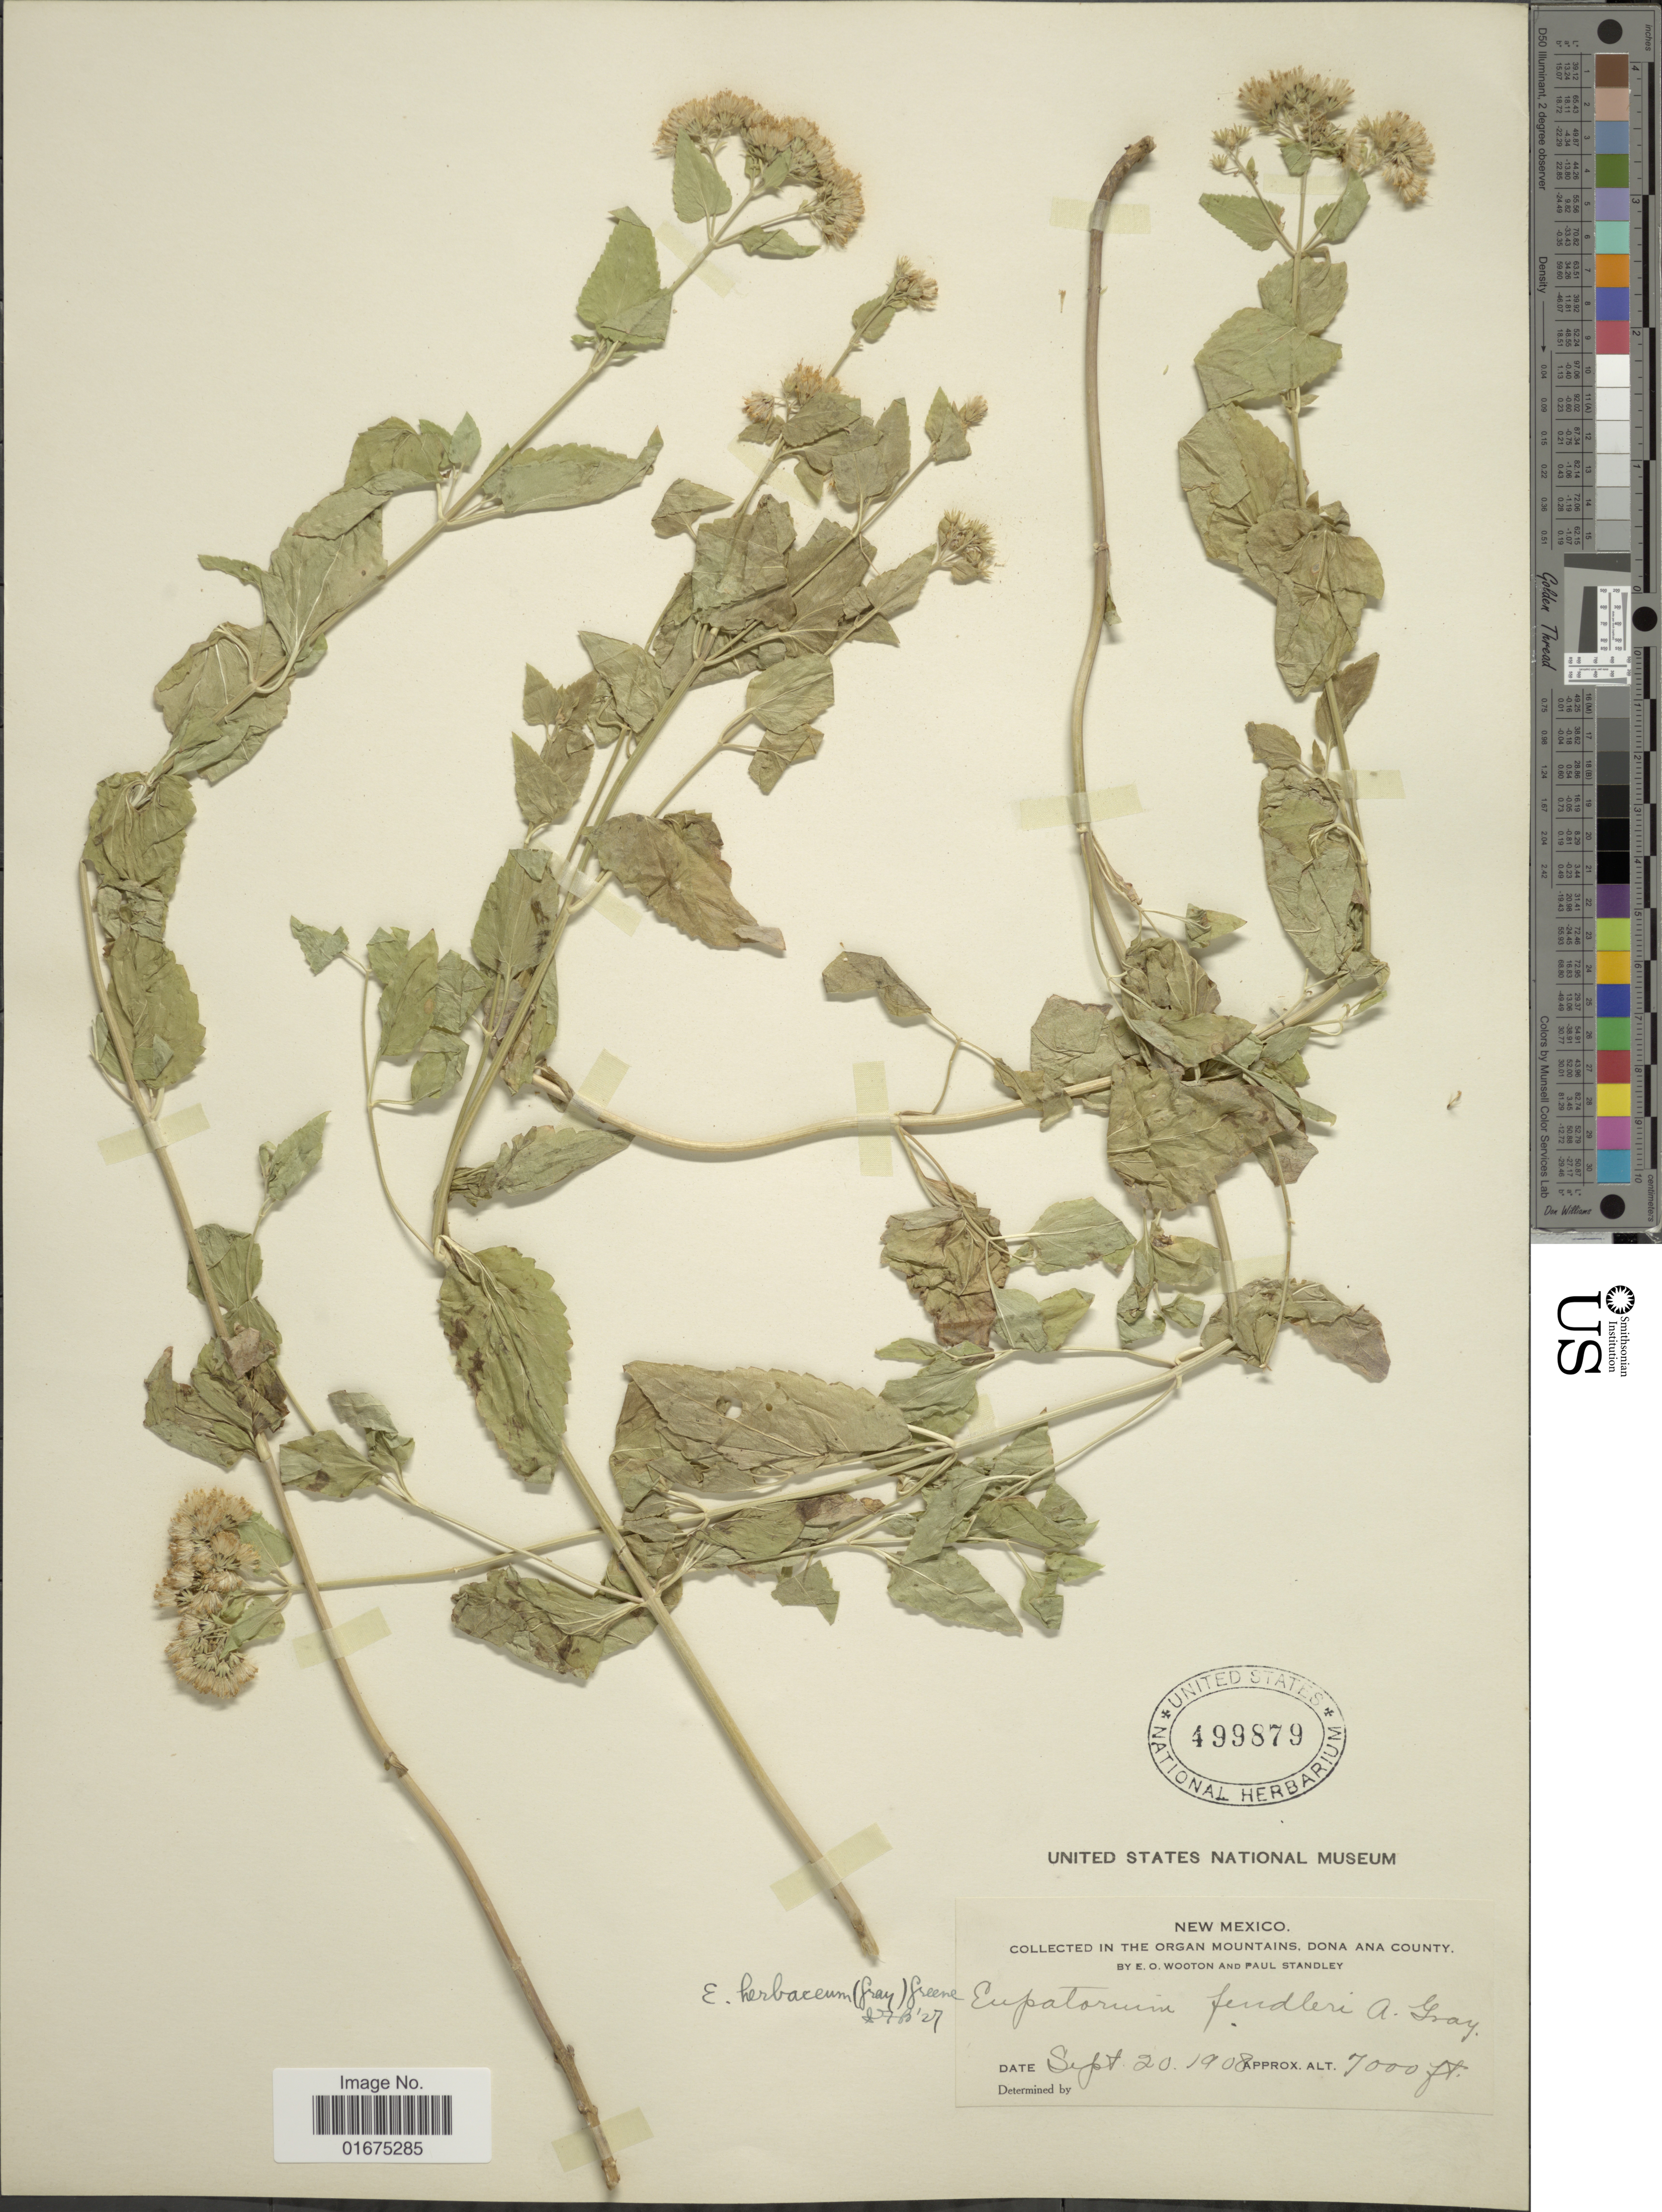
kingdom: Plantae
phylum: Tracheophyta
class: Magnoliopsida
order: Asterales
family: Asteraceae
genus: Ageratina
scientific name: Ageratina herbacea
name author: (A. Gray) R.M. King & H. Rob.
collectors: E. O. Wooton & P. C. Standley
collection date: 1908-09-20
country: United States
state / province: New Mexico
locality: In the Organ Mountains, Dona Ana County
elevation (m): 2134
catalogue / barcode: US 499879